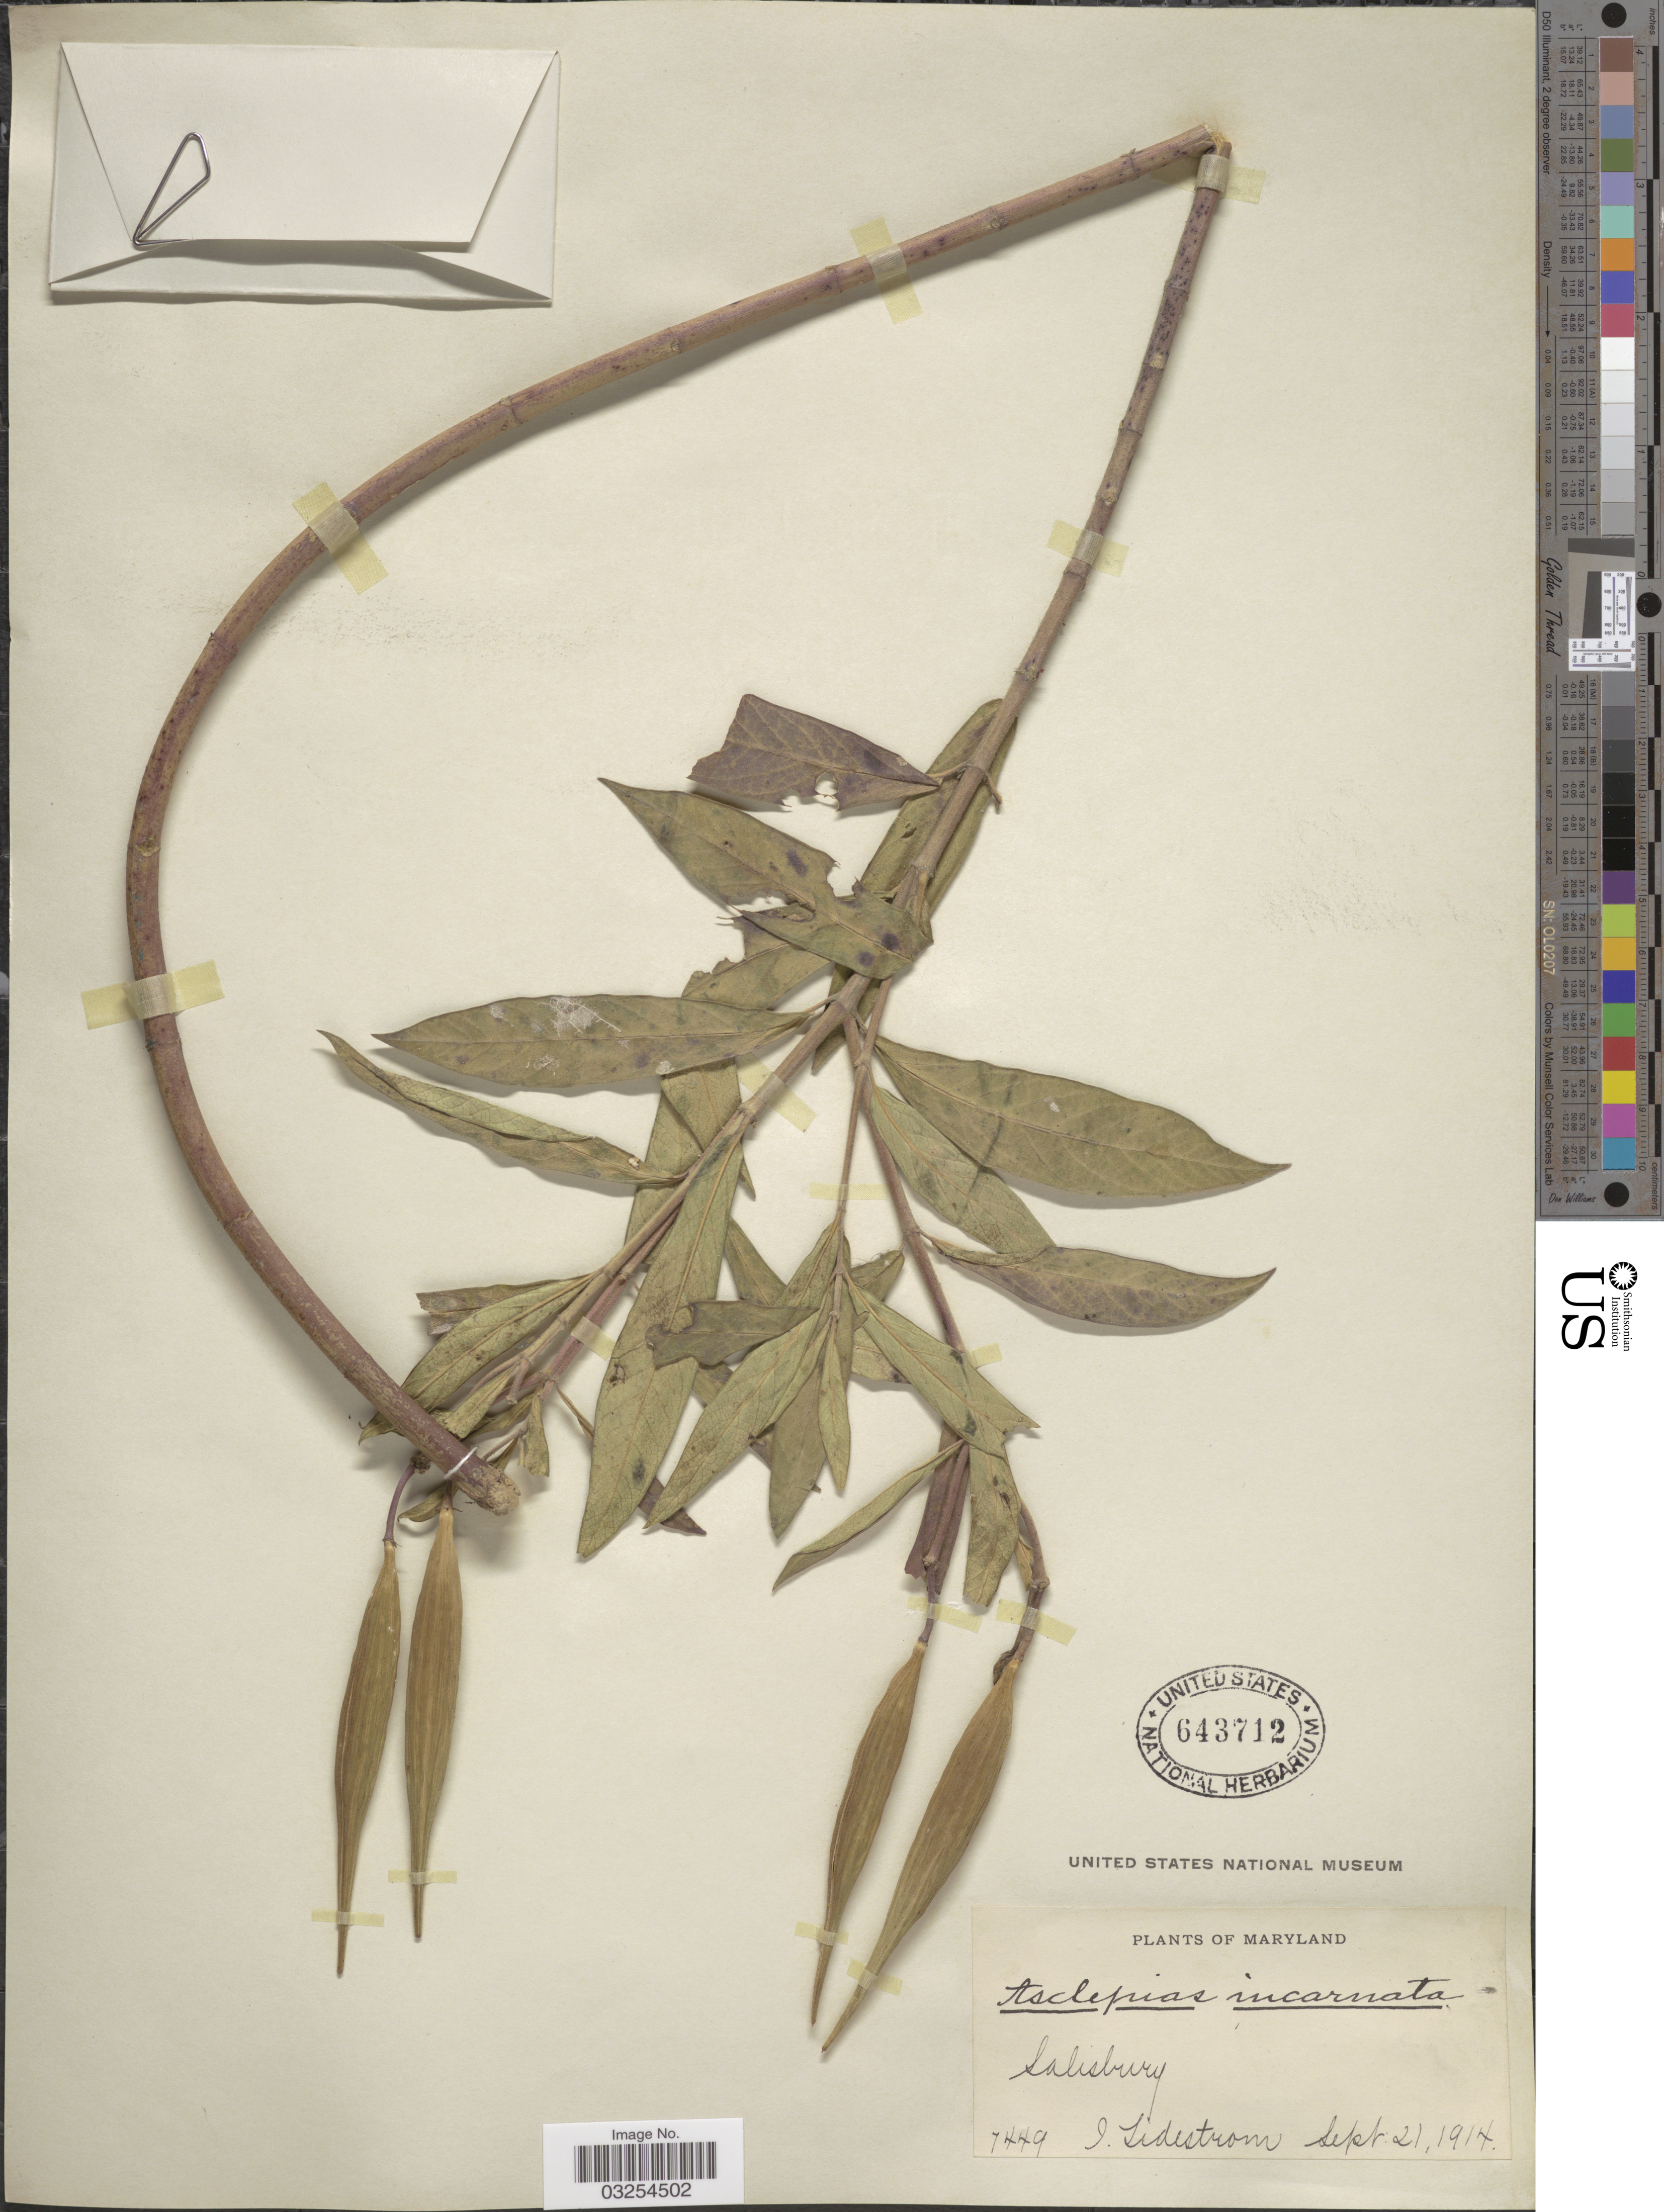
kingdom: Plantae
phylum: Tracheophyta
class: Magnoliopsida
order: Gentianales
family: Apocynaceae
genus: Asclepias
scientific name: Asclepias incarnata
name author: L.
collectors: I. F. Tidestrom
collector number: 7449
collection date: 1914-09-21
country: United States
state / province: Maryland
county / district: Wicomico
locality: Salisbury.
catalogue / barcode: US 643712